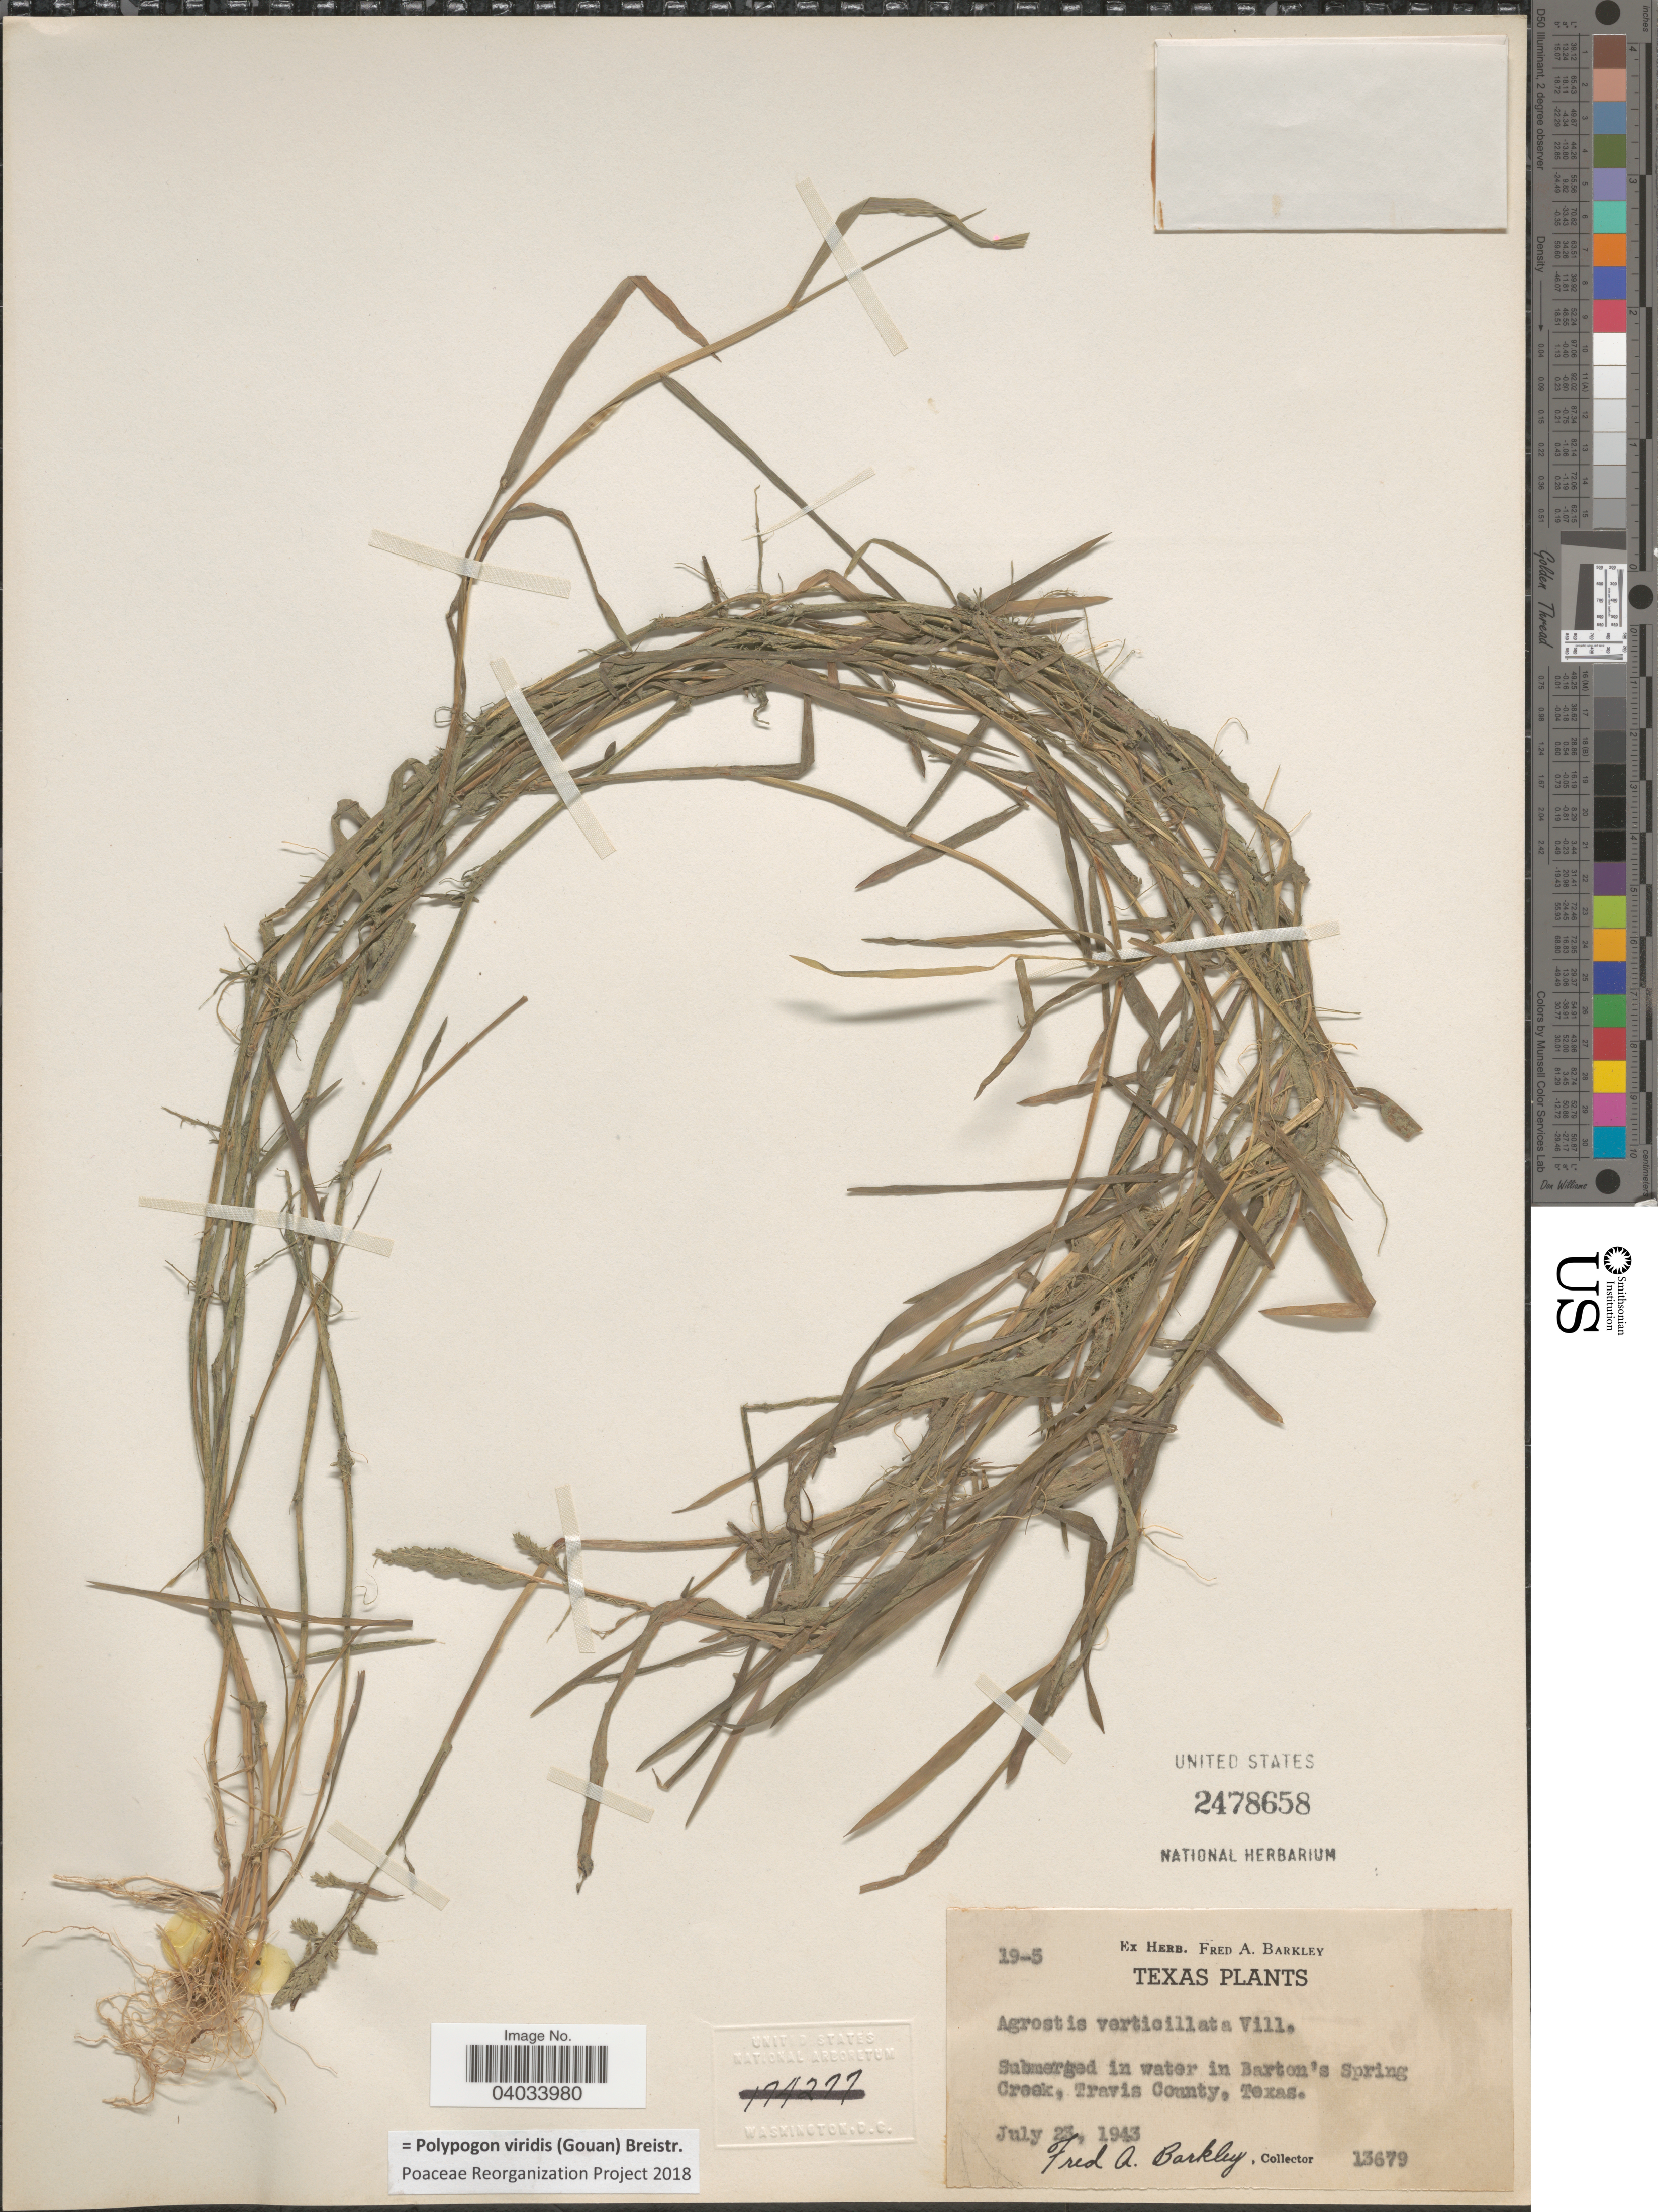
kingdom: Plantae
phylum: Tracheophyta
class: Liliopsida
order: Poales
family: Poaceae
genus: Polypogon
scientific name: Polypogon viridis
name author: (Gouan) Breistroffer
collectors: F. A. Barkley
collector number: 13679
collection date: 1943-07-23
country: United States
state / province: Texas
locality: In Barton's Spring Creek, Travis County.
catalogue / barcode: US 2478658